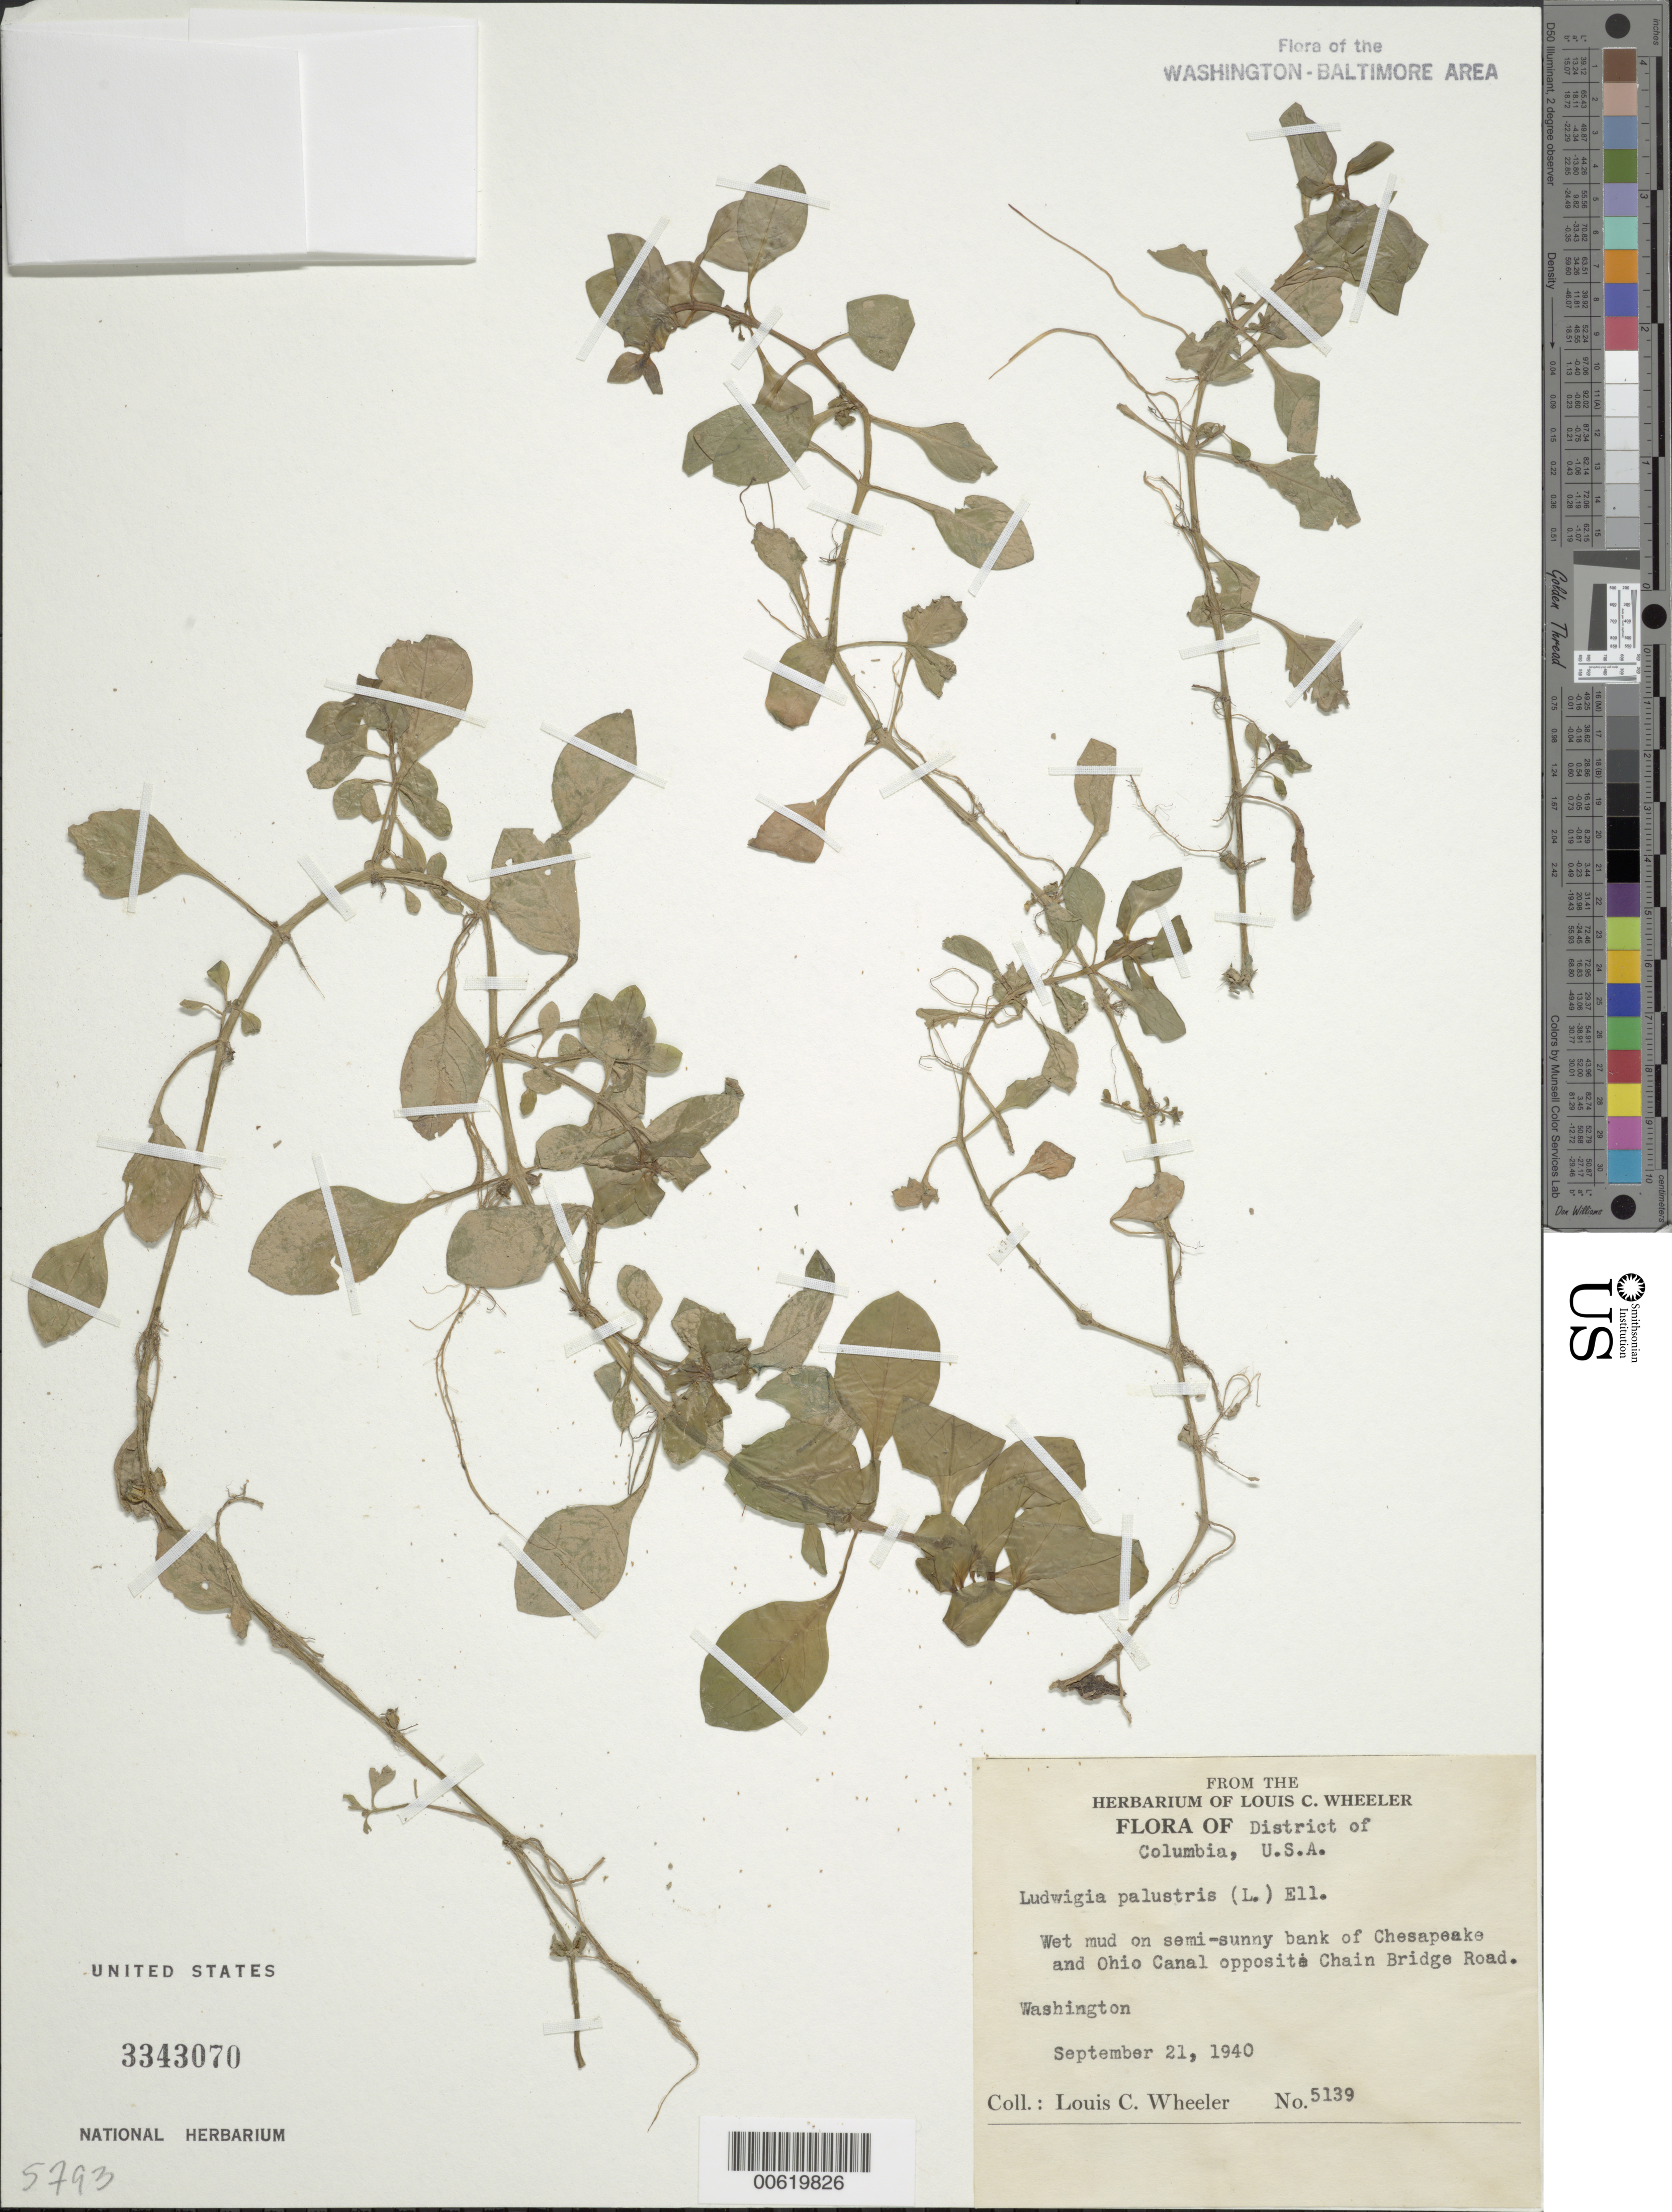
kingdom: Plantae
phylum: Tracheophyta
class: Magnoliopsida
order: Myrtales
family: Onagraceae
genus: Ludwigia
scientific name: Ludwigia palustris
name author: (L.) Elliott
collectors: L. C. Wheeler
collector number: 5139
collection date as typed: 21 Sep 1940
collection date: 1940-09-21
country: United States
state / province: District of Columbia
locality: C & O Canal opposite Chain Bridge road C. and O. Canal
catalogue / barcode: US 3343070